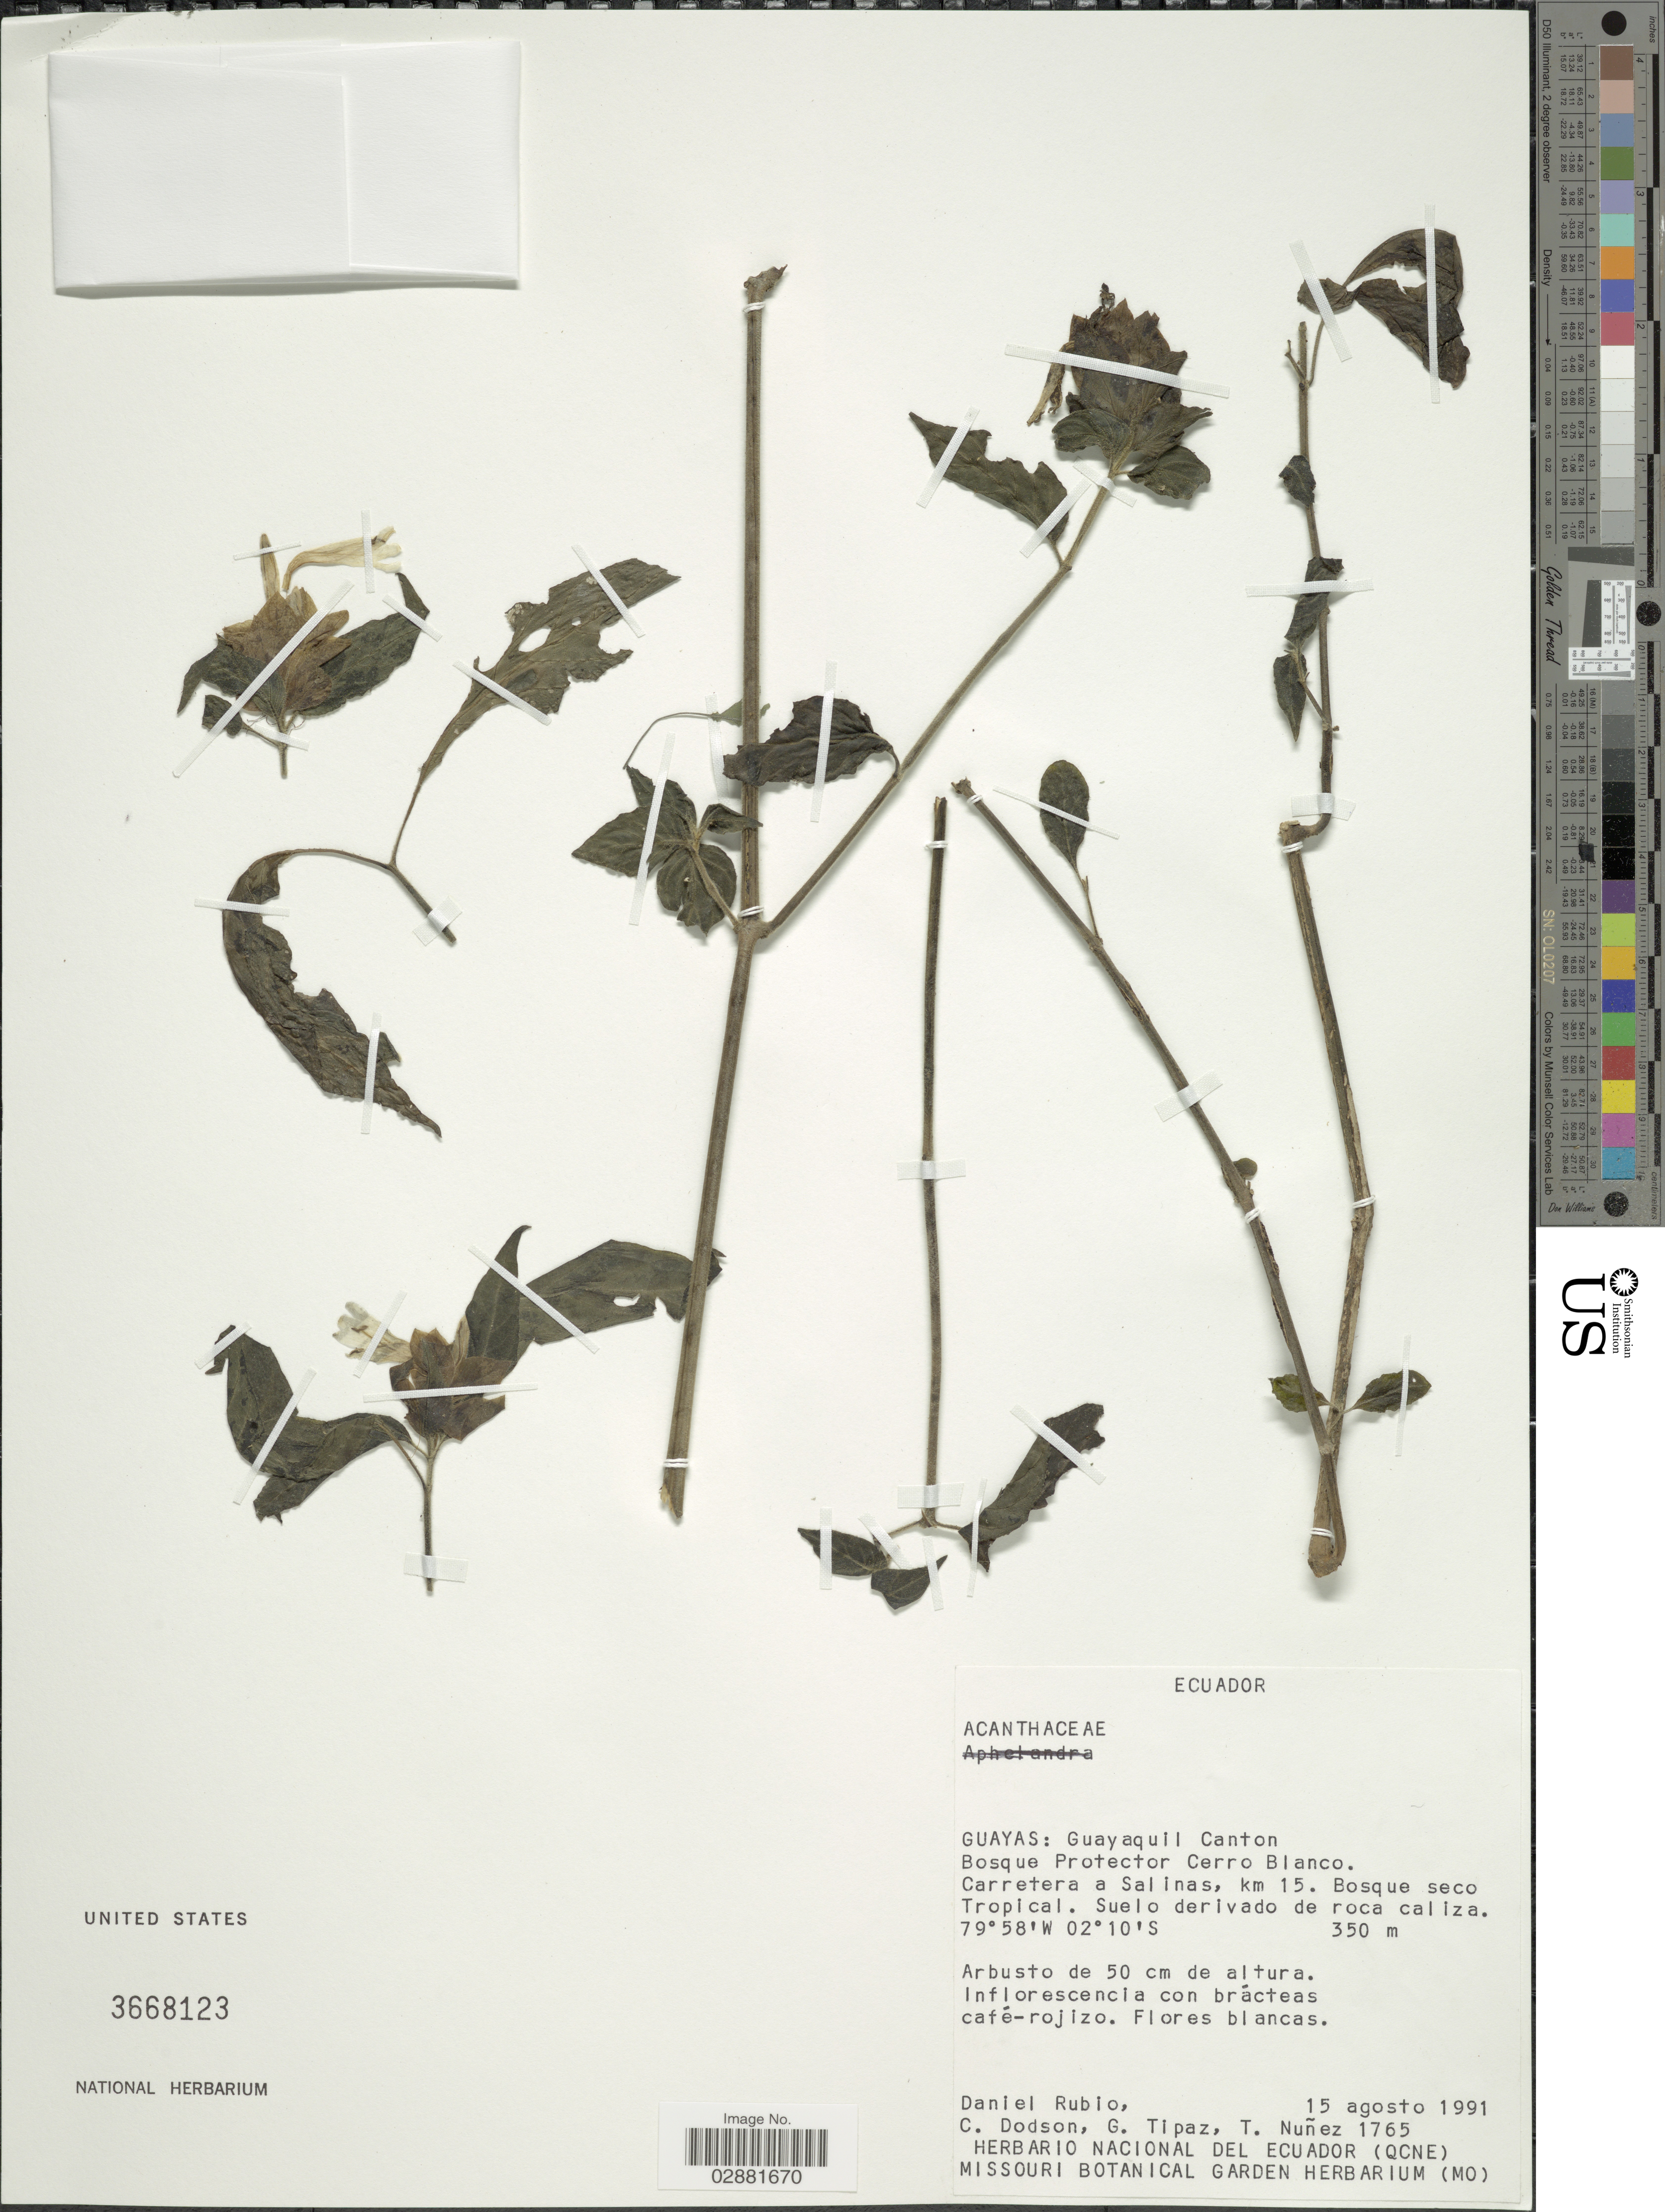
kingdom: Plantae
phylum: Tracheophyta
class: Magnoliopsida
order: Lamiales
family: Acanthaceae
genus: Justicia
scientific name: Justicia sp.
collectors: D. Rubio, C. Dodson, G. Tipaz & T. Núñez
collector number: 1765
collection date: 1991-08-15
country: Ecuador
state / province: Guayas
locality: Guayaquil Canton, Bosque Protector Cerro Blanco, Carretera a Salinas, km 15.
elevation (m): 350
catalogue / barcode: US 3668123